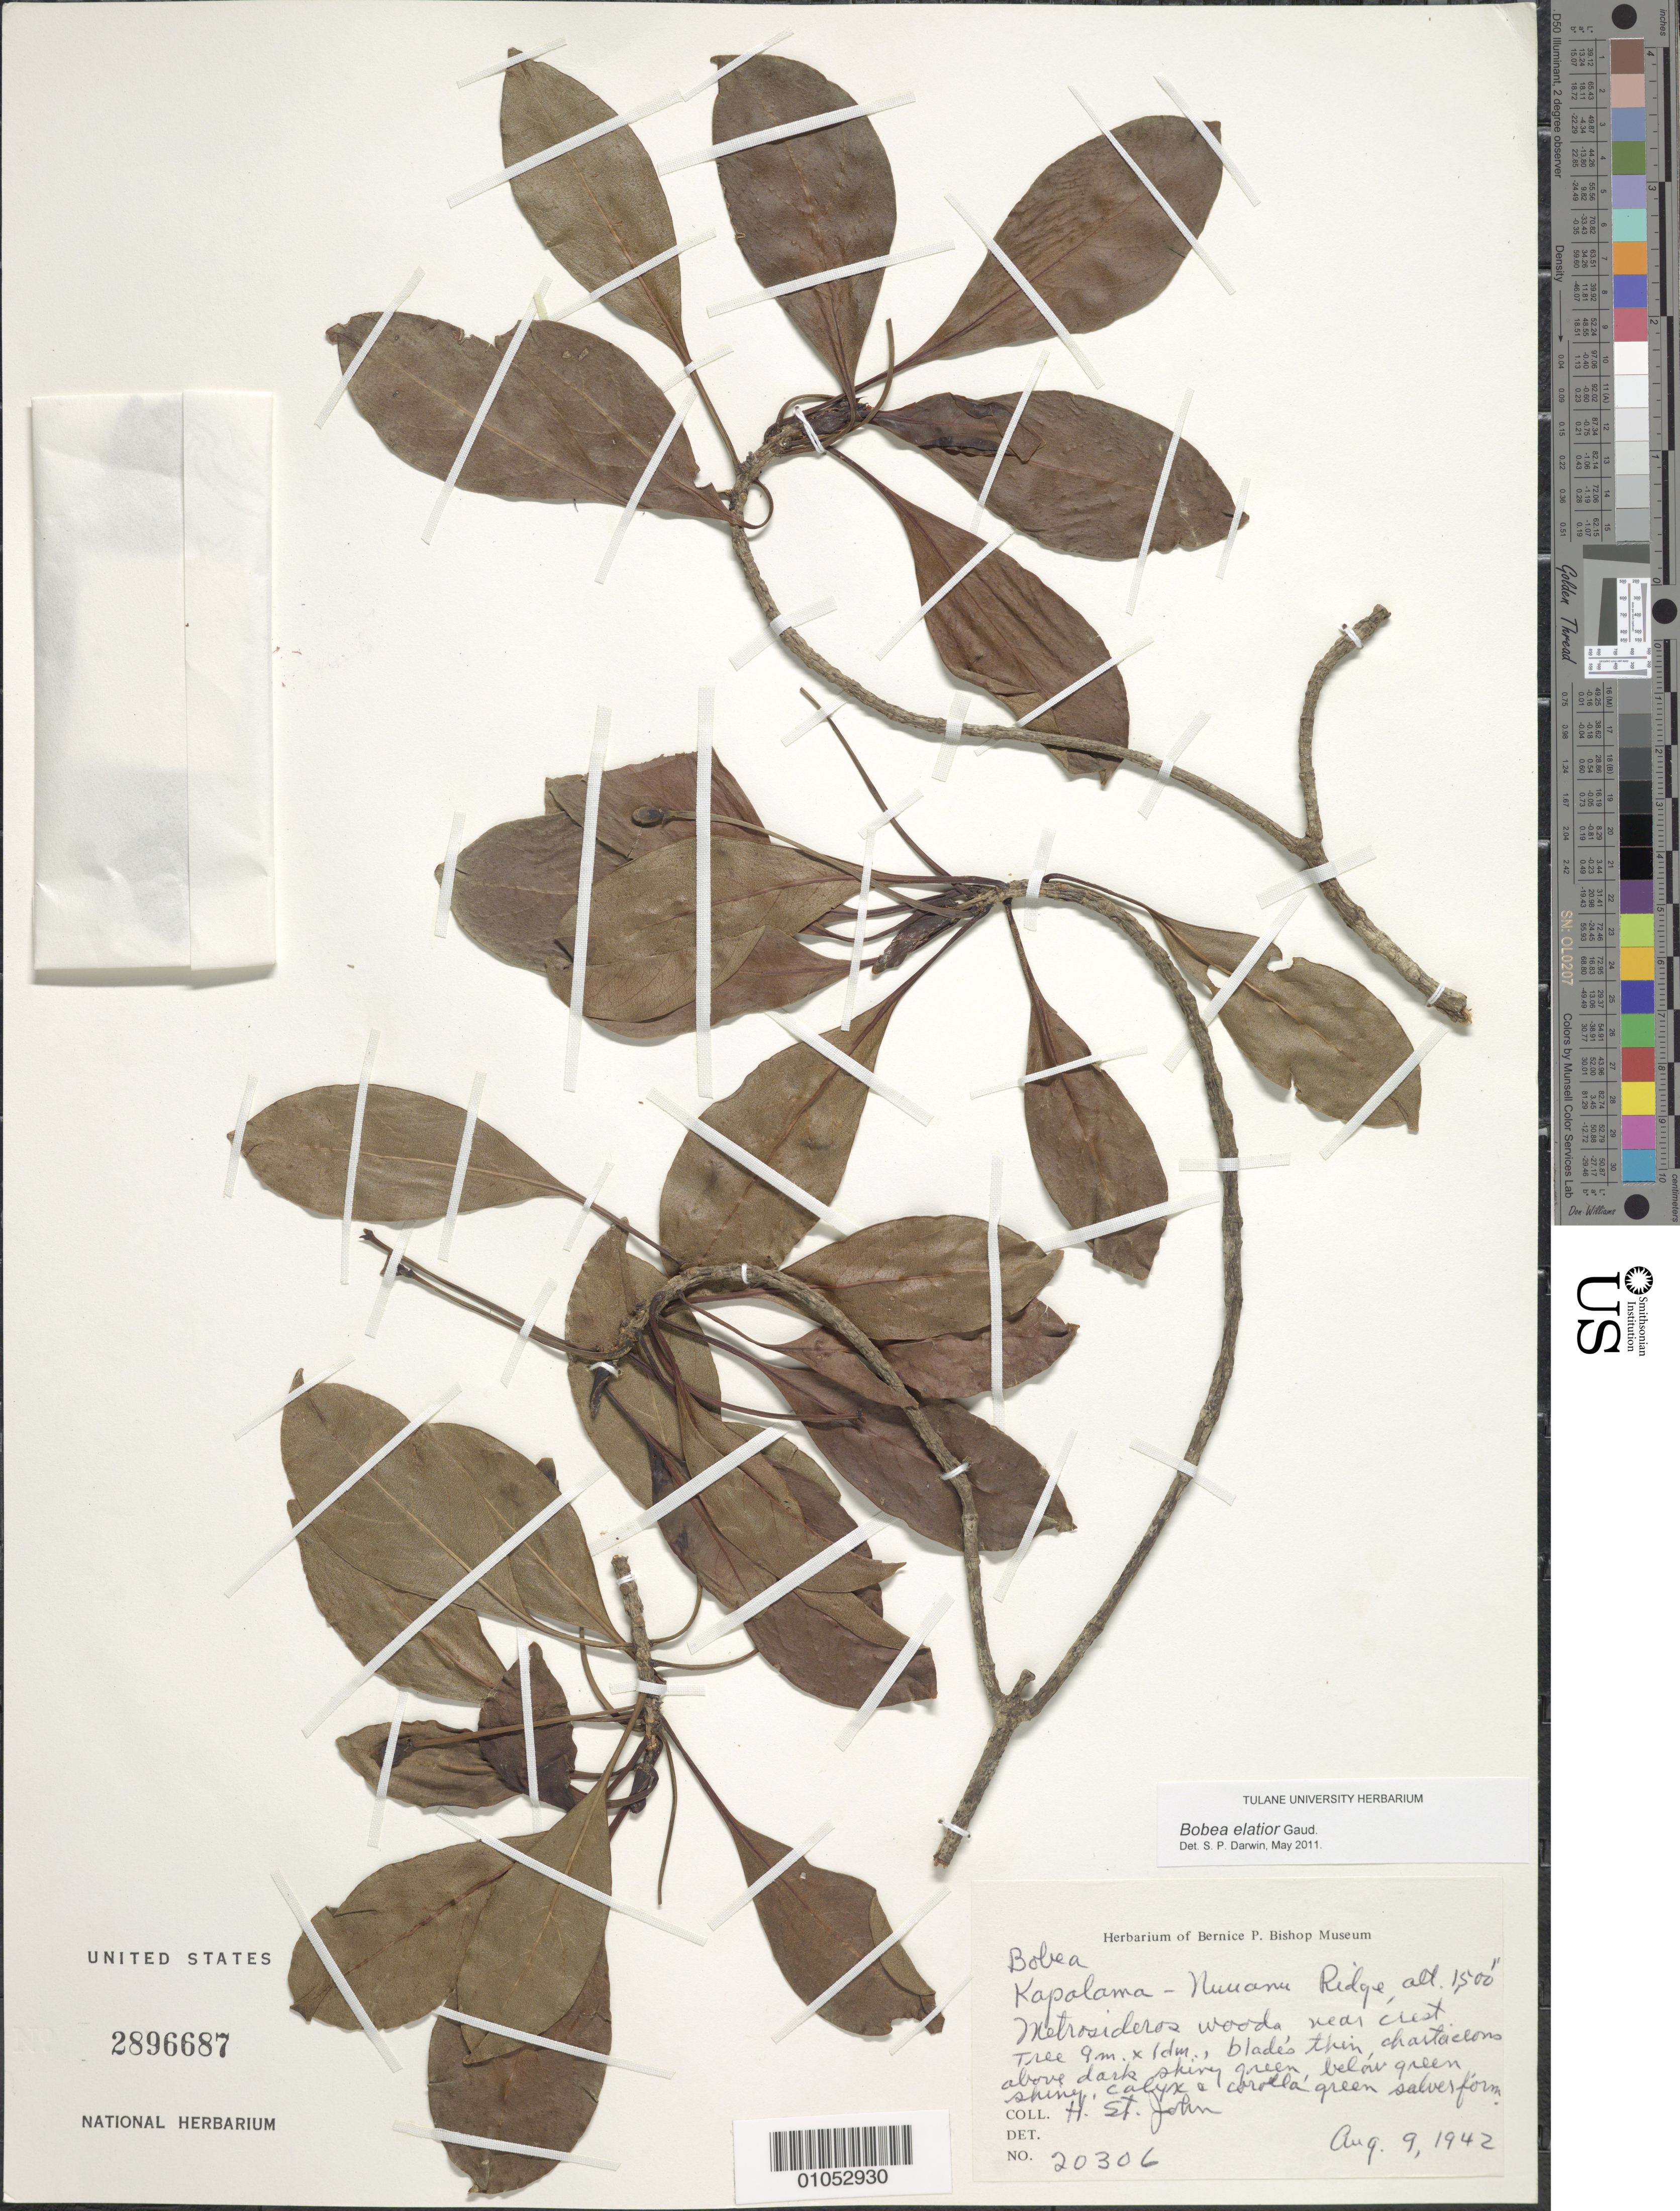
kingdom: Plantae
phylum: Tracheophyta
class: Magnoliopsida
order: Gentianales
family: Rubiaceae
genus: Bobea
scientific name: Bobea elatior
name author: Gaudich.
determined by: Darwin, S. P.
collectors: H. St. John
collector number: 20306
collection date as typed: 9 Aug 1942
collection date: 1942-08-09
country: United States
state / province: Hawaii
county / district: Honolulu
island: Oahu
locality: Kapaloma-Nuuanu Ridge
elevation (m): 457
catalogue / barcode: US 2896687